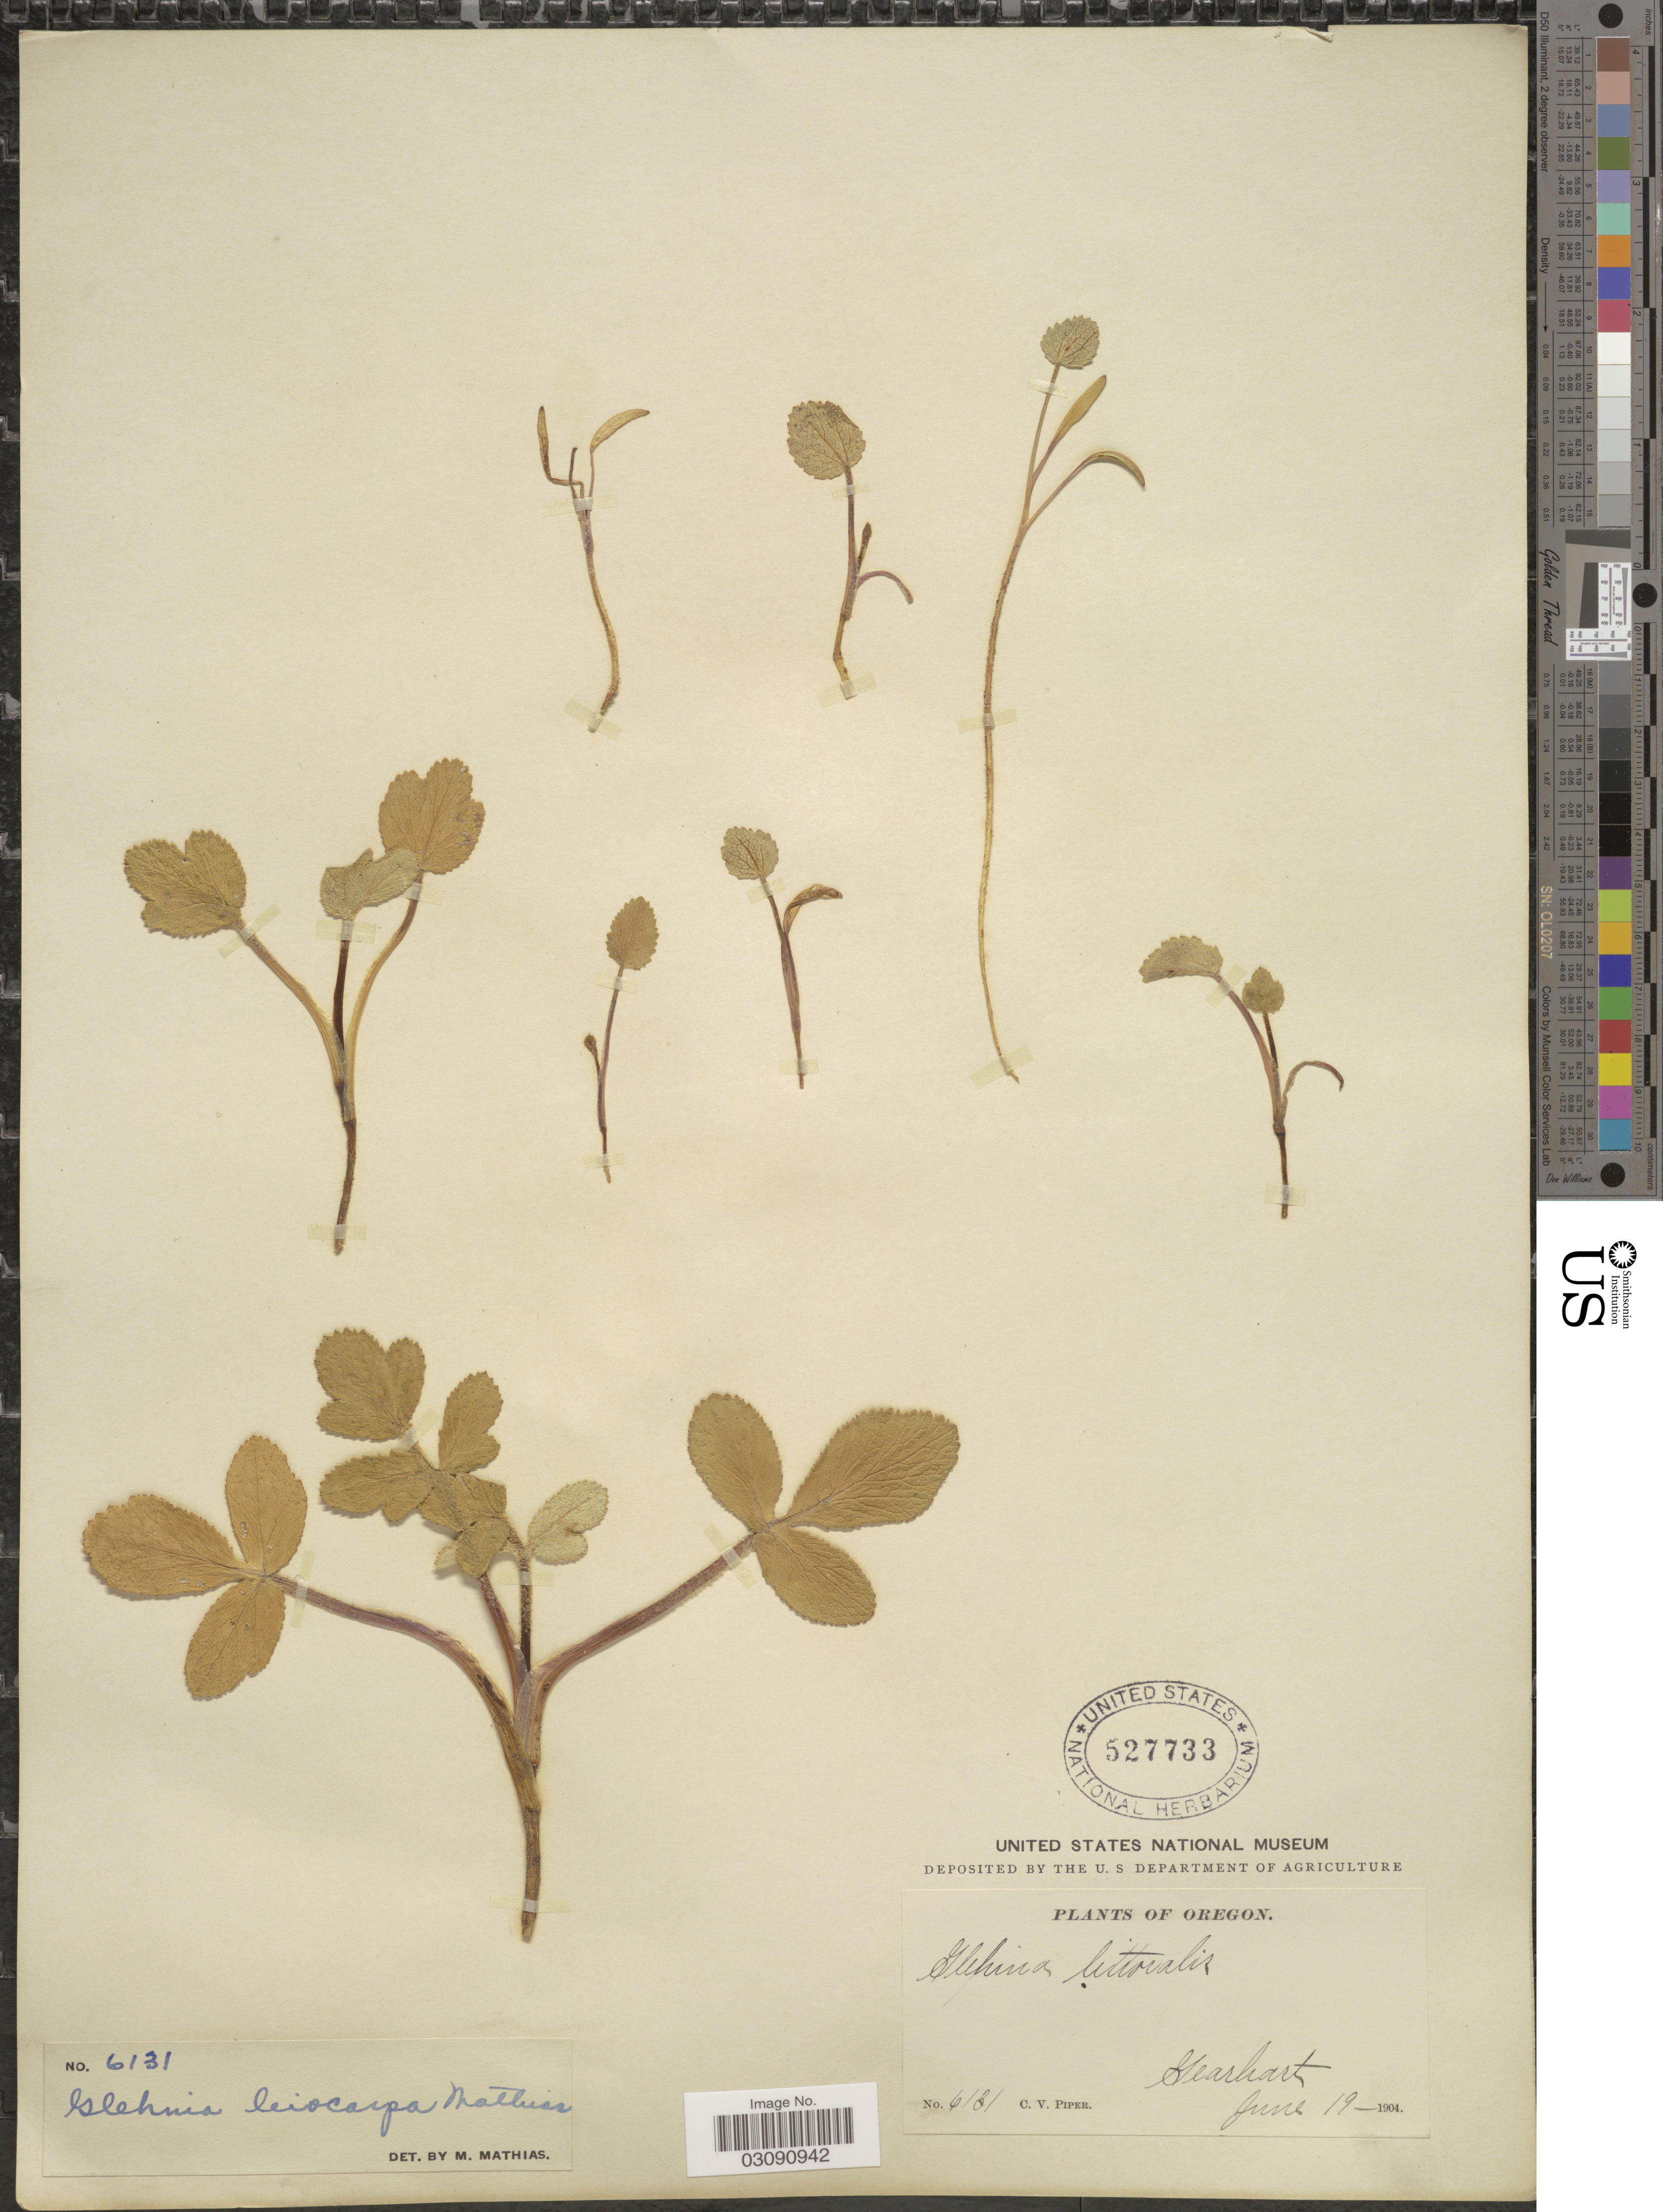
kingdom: Plantae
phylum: Tracheophyta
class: Magnoliopsida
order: Apiales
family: Apiaceae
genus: Glehnia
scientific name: Glehnia littoralis subsp. leiocarpa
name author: (Mathias) Hultén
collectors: C. V. Piper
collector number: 6131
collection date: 1904-06-19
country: United States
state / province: Oregon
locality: Gearhart.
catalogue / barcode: US 527733